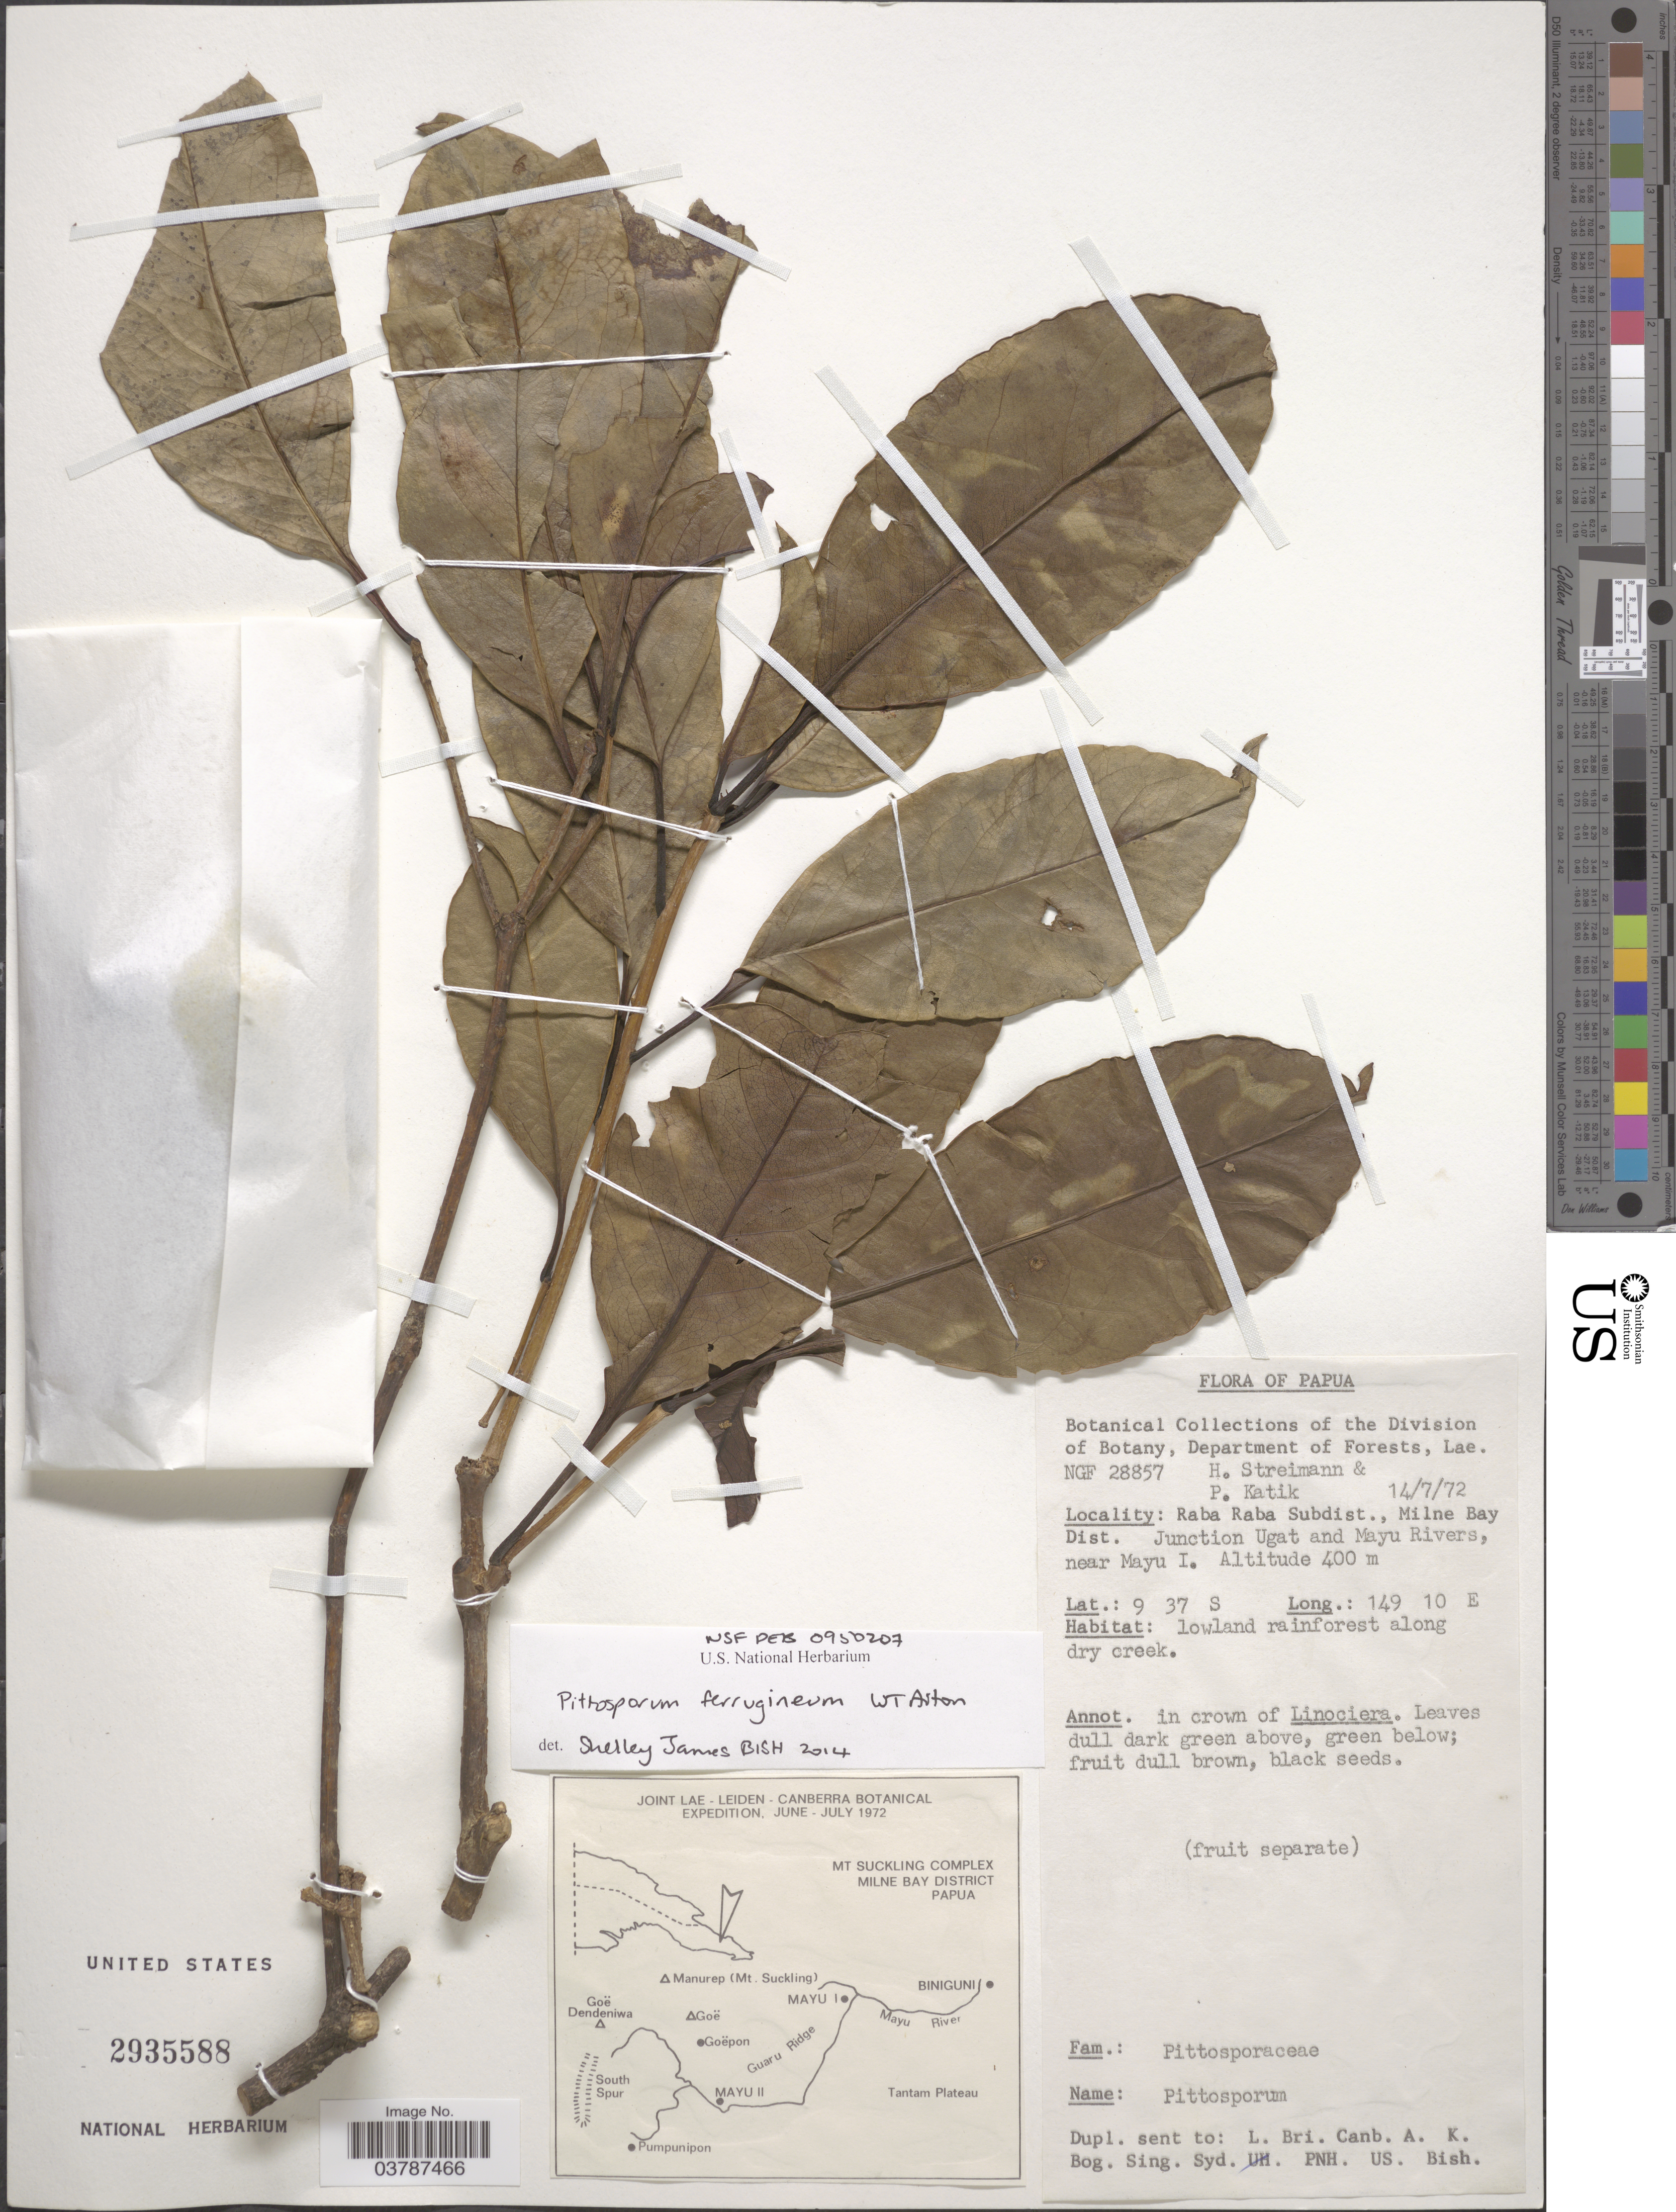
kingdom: Plantae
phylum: Tracheophyta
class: Magnoliopsida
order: Apiales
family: Pittosporaceae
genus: Pittosporum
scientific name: Pittosporum ferrugineum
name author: Dryand. ex Aiton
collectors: H. Streimann & P. Katik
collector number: NGF 28857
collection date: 1972-07-14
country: Papua New Guinea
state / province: Milne Bay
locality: Papua. Raba Raba Subdist., Milne Bay Dist. Junction Ugat and Mayu Rivers, near Mayu I.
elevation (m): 400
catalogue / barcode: US 2935588